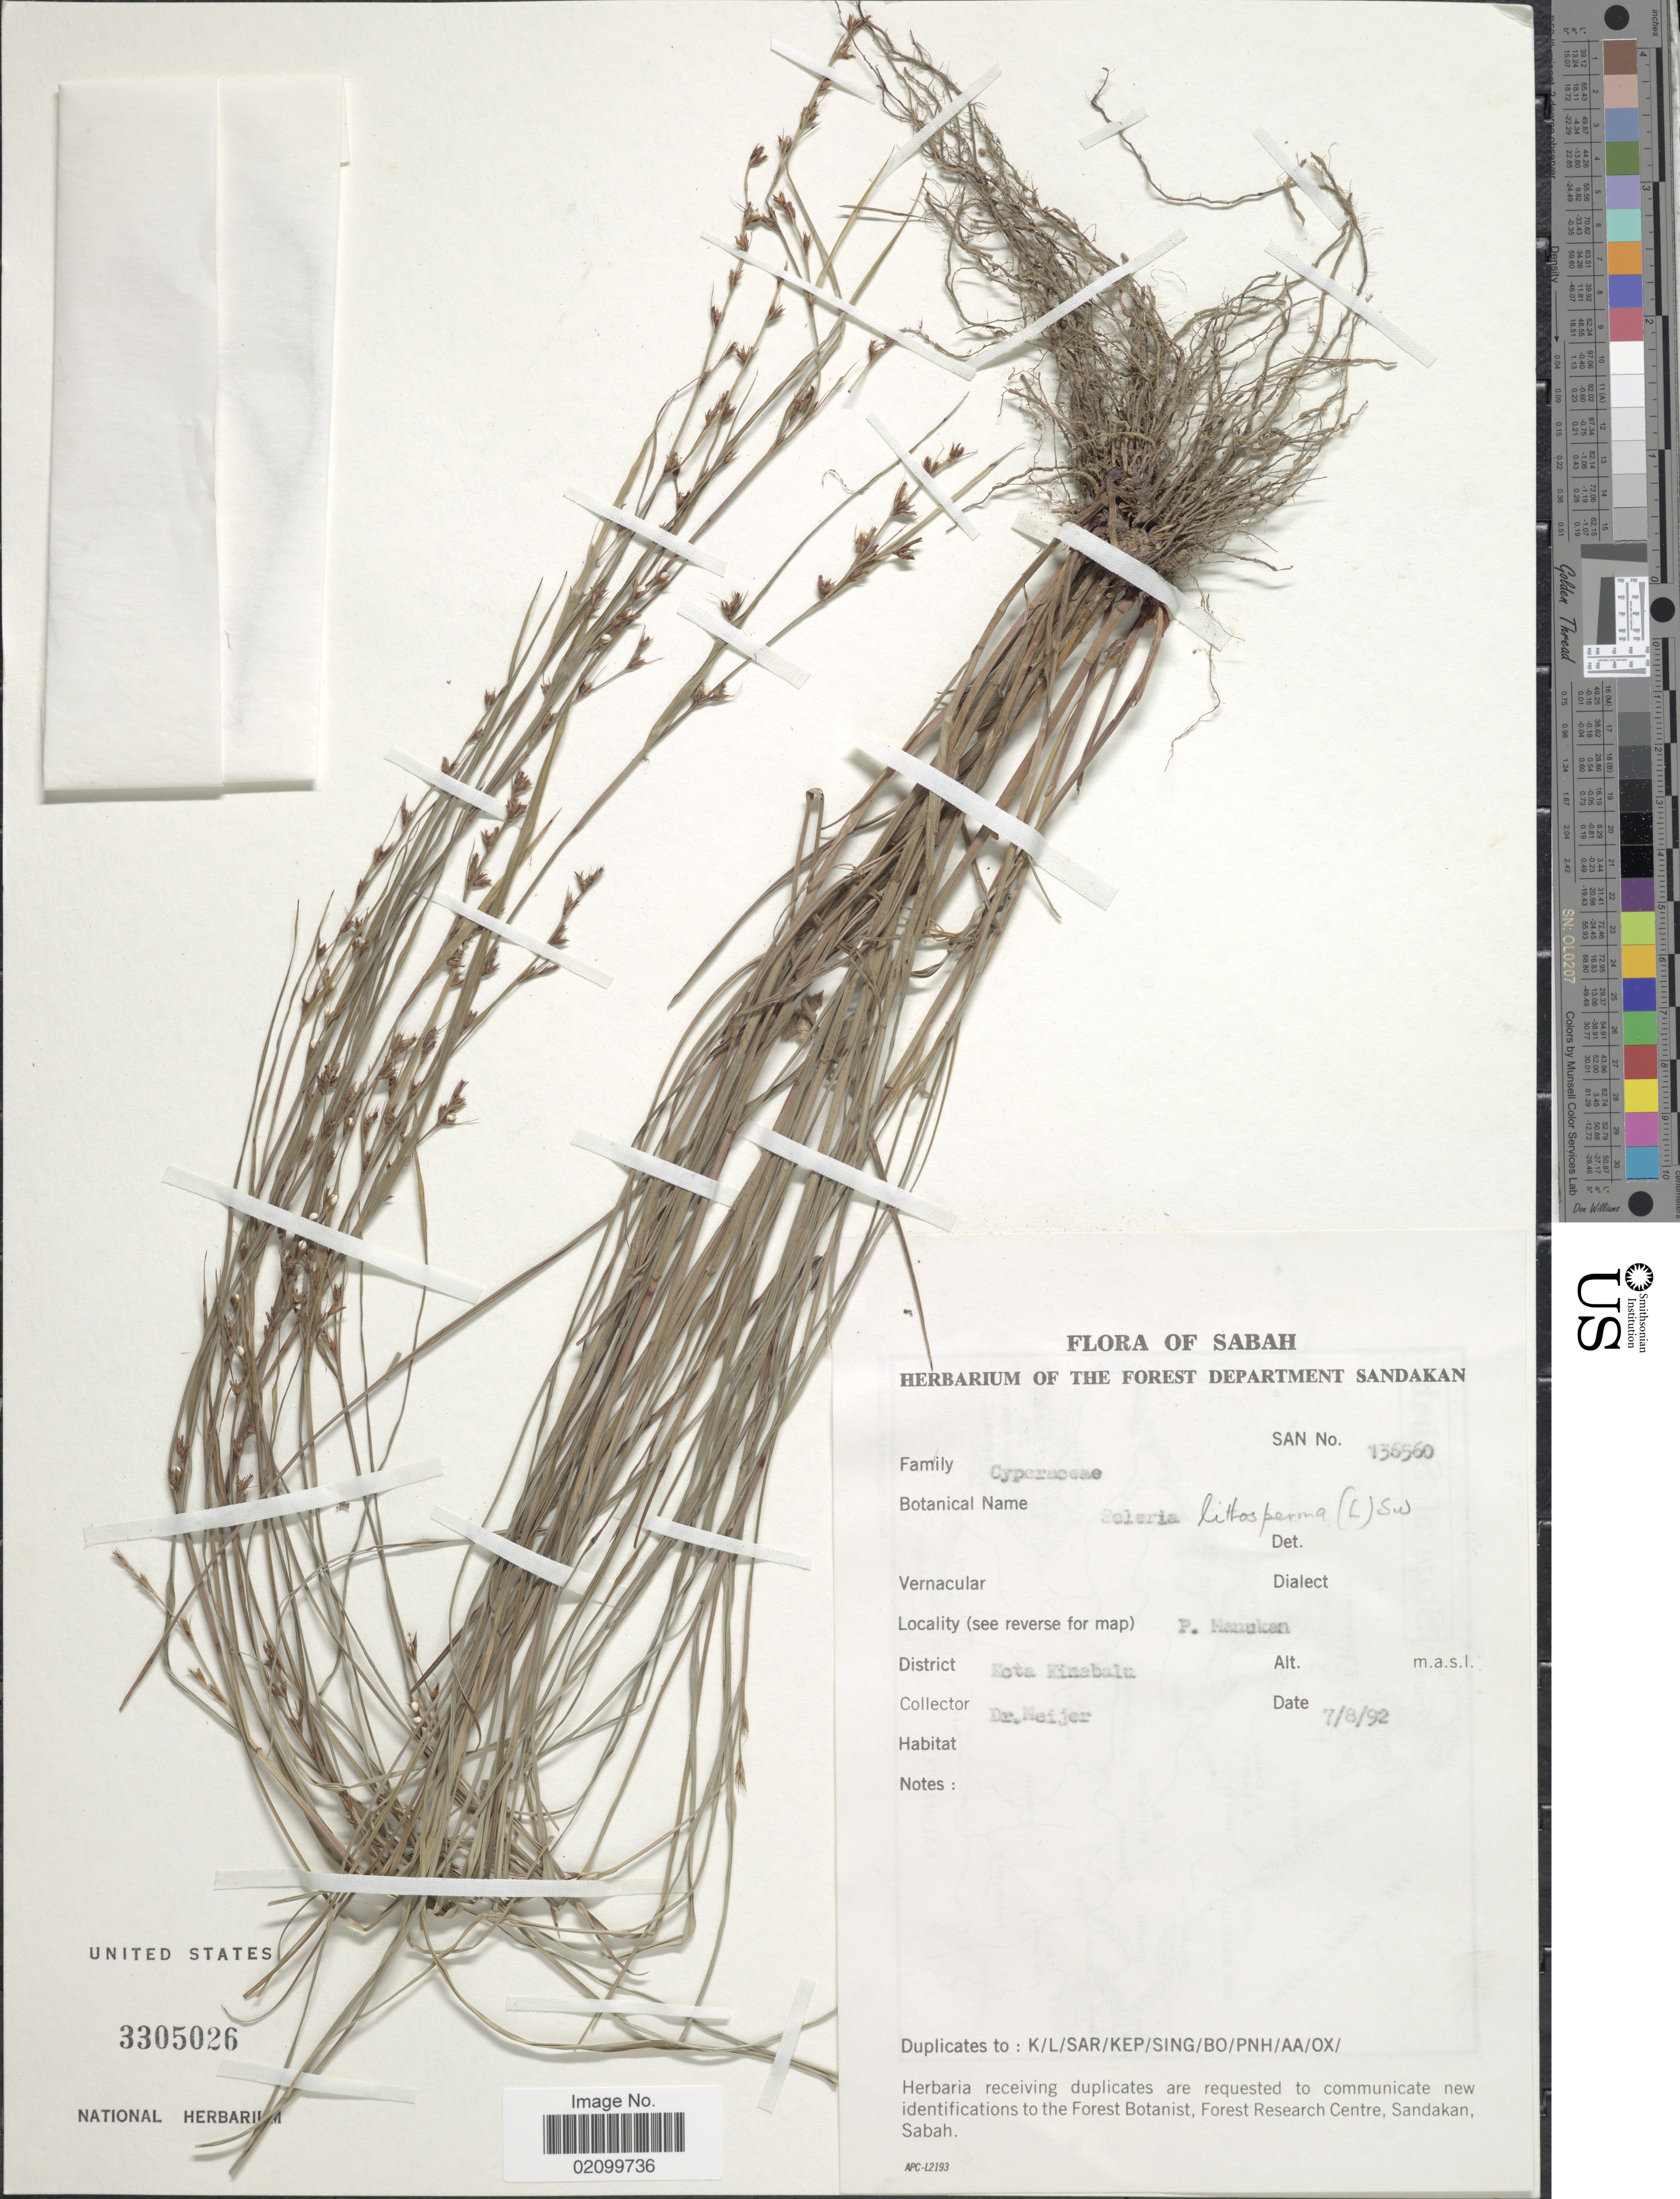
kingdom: Plantae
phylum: Tracheophyta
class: Liliopsida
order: Poales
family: Cyperaceae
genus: Scleria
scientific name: Scleria lithosperma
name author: (L.) Sw.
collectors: -- Meijer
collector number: SAN136560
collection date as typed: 7/8/92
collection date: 1992-08-07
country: Malaysia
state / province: Sabah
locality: P. Manukan. District Jota Kinabalu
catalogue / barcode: US 3305026